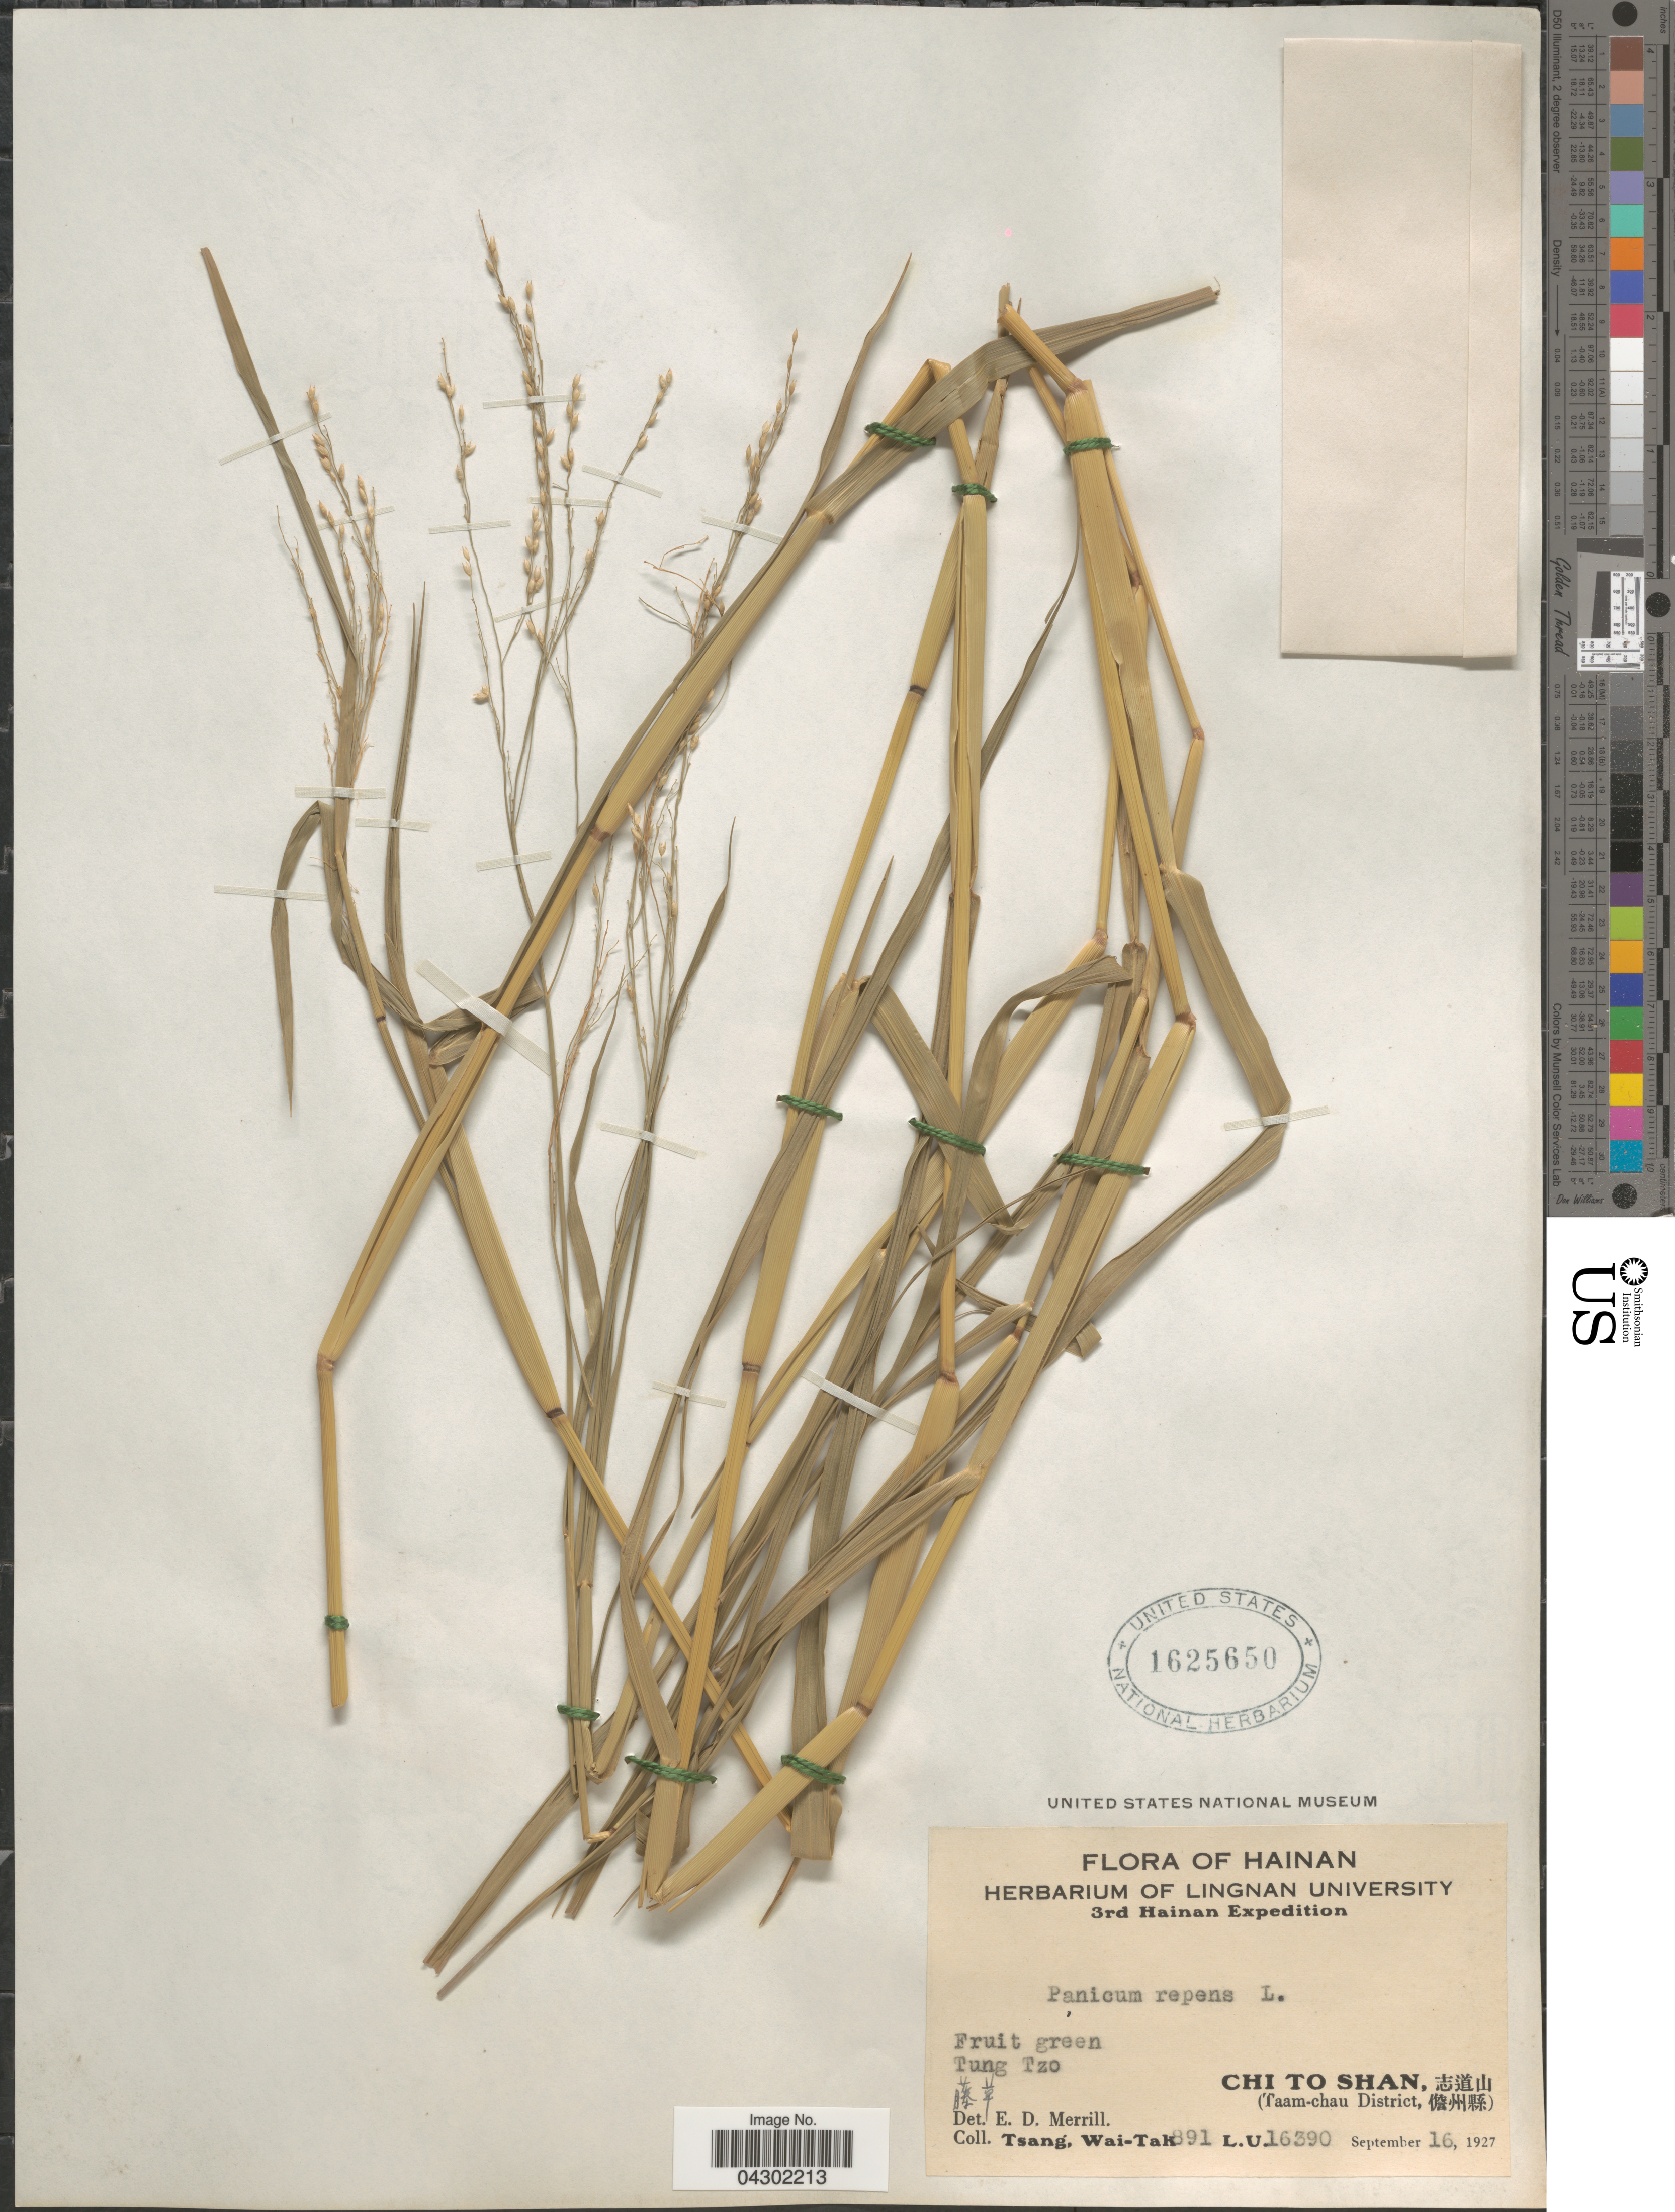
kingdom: Plantae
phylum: Tracheophyta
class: Liliopsida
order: Poales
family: Poaceae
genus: Panicum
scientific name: Panicum repens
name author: L.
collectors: W. T. Tsang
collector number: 891L.U.16390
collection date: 1927-09-16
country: China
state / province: Hainan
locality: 3rd Hainan E[Foreign script]pedition. Tung Tzo [Foreign script]. Chi To Shan, [Foreign script] (Taam-chau District, [Foreign script]).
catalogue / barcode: US 1625650